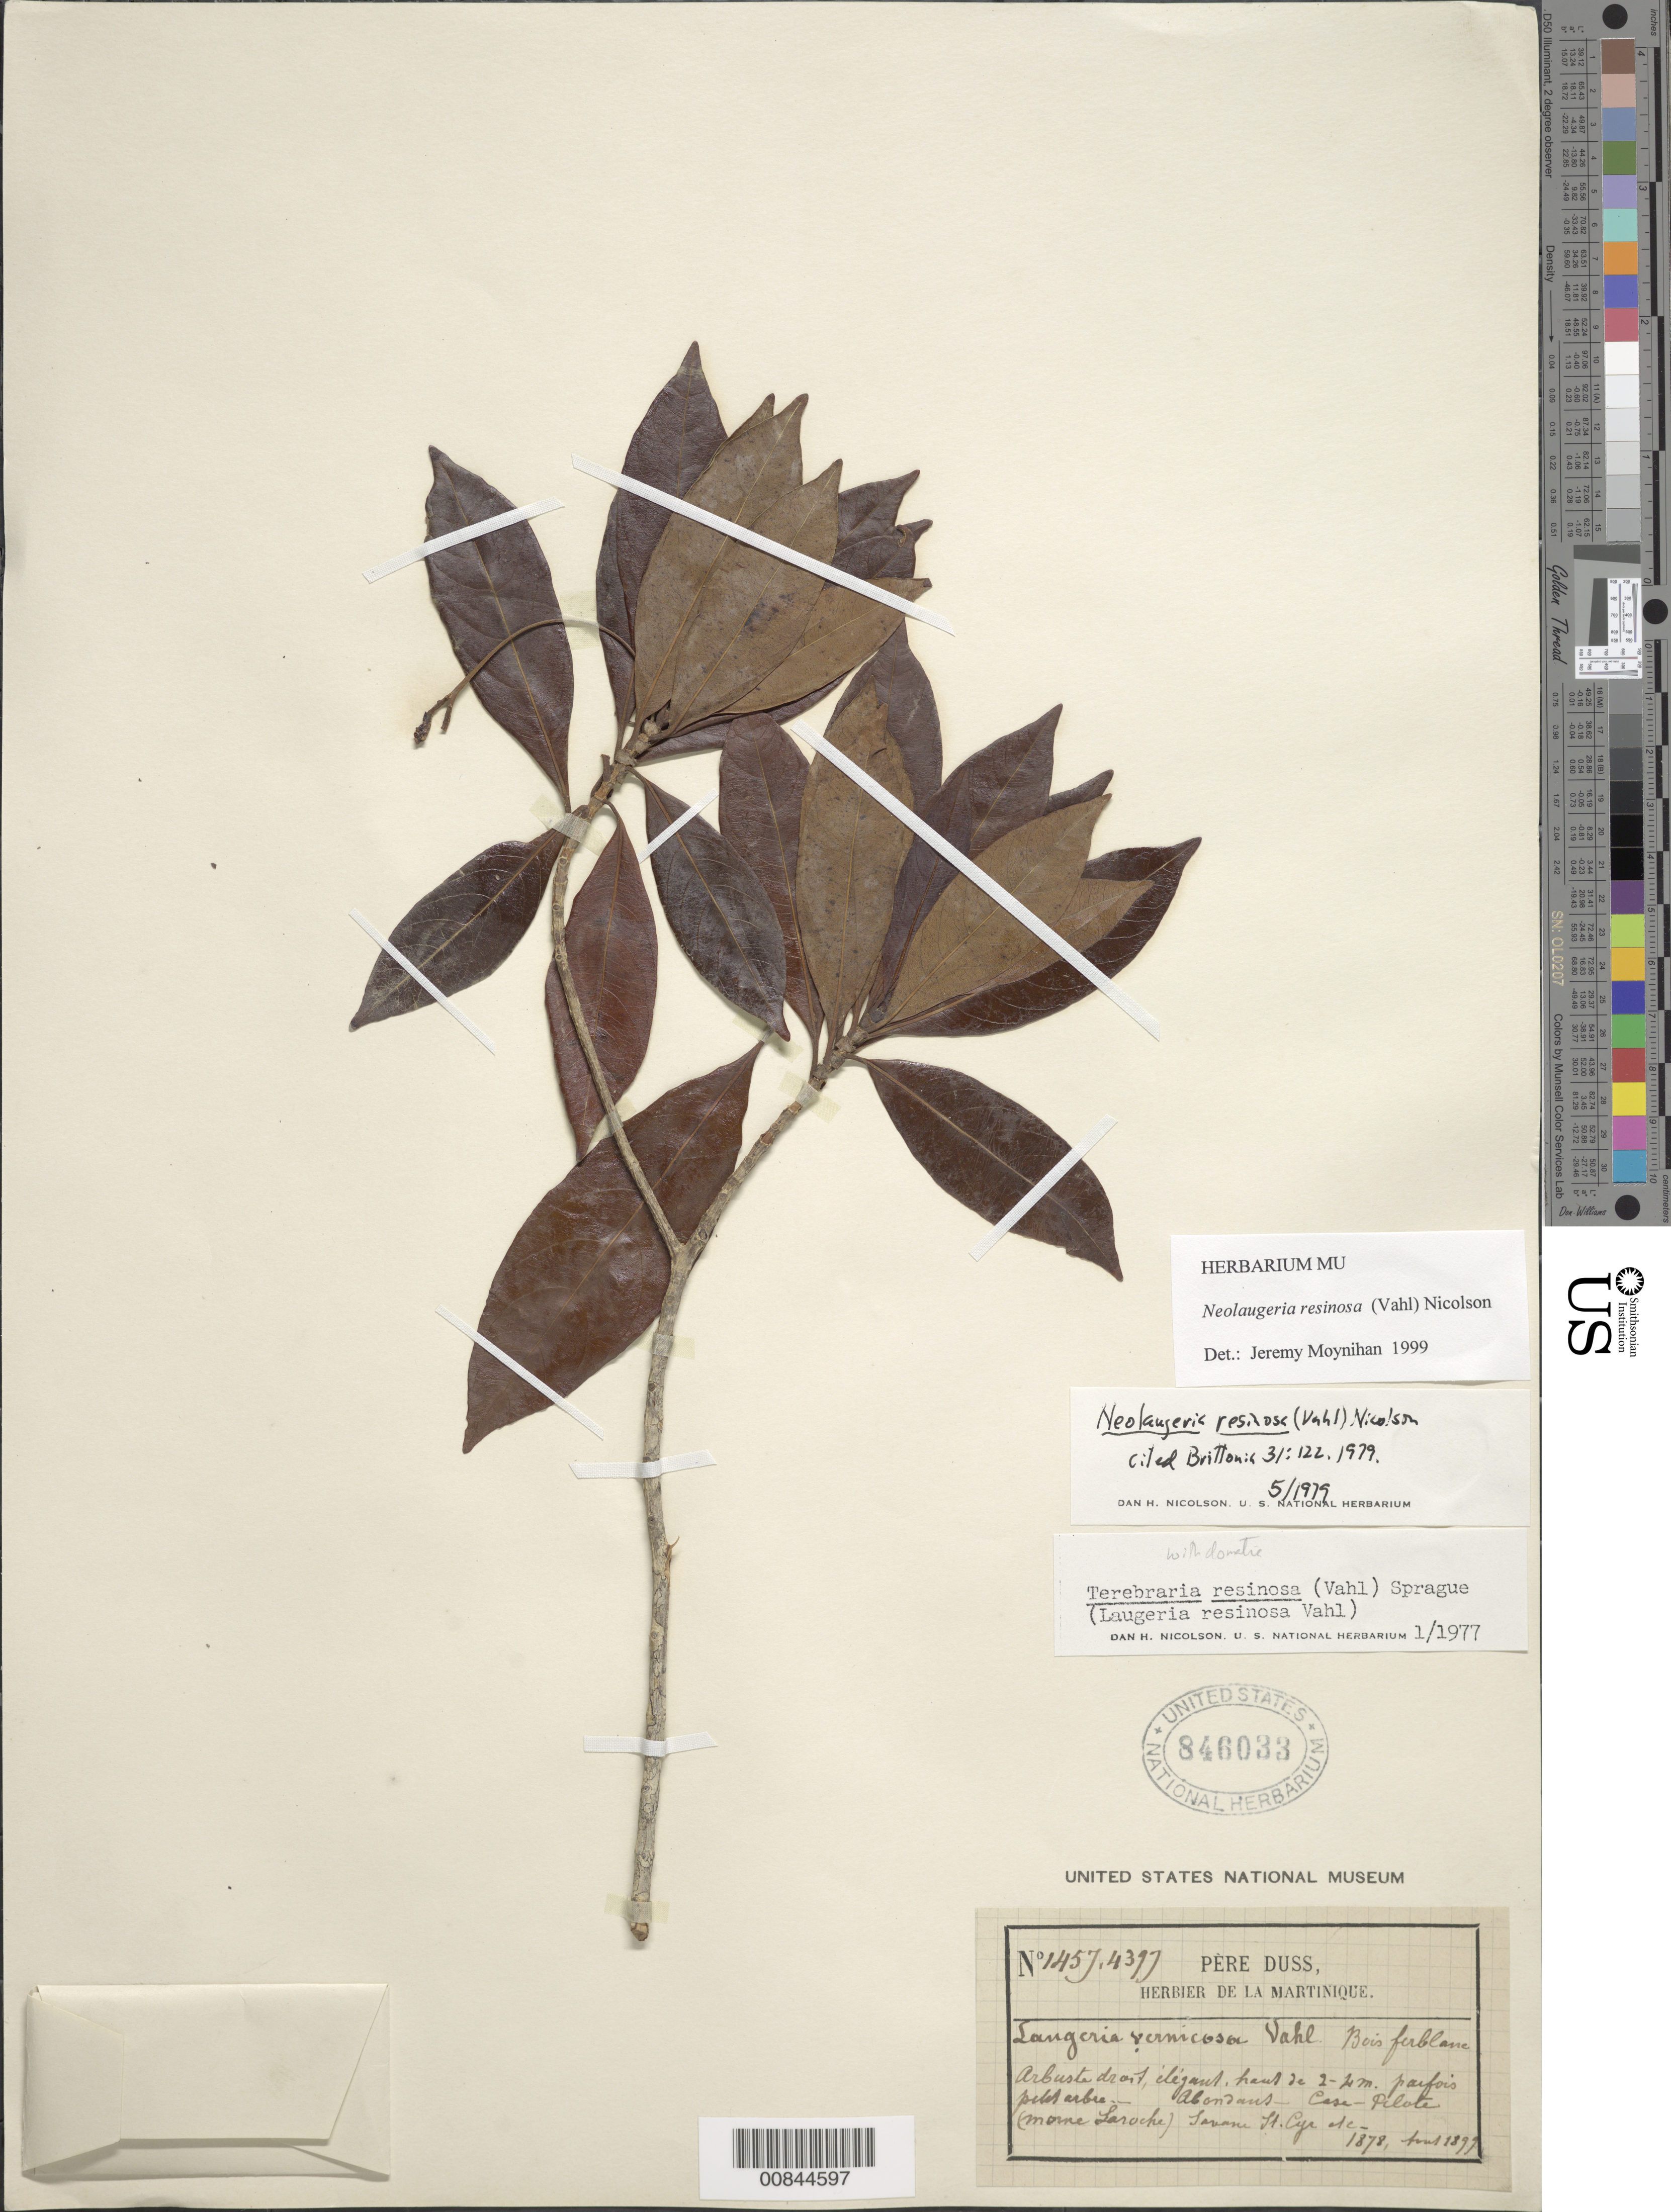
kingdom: Plantae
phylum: Tracheophyta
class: Magnoliopsida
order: Gentianales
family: Rubiaceae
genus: Stenostomum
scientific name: Stenostomum resinosum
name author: (Vahl) Griseb.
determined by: Nicholson, D. H., (US), NMNH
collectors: Père Duss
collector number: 1457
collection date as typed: Aug 1899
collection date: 1899-08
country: Martinique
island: Martinique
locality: Case-Pilote (Morne Laroche) Savane St. Cyr etc.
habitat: Savane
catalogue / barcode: US 846033